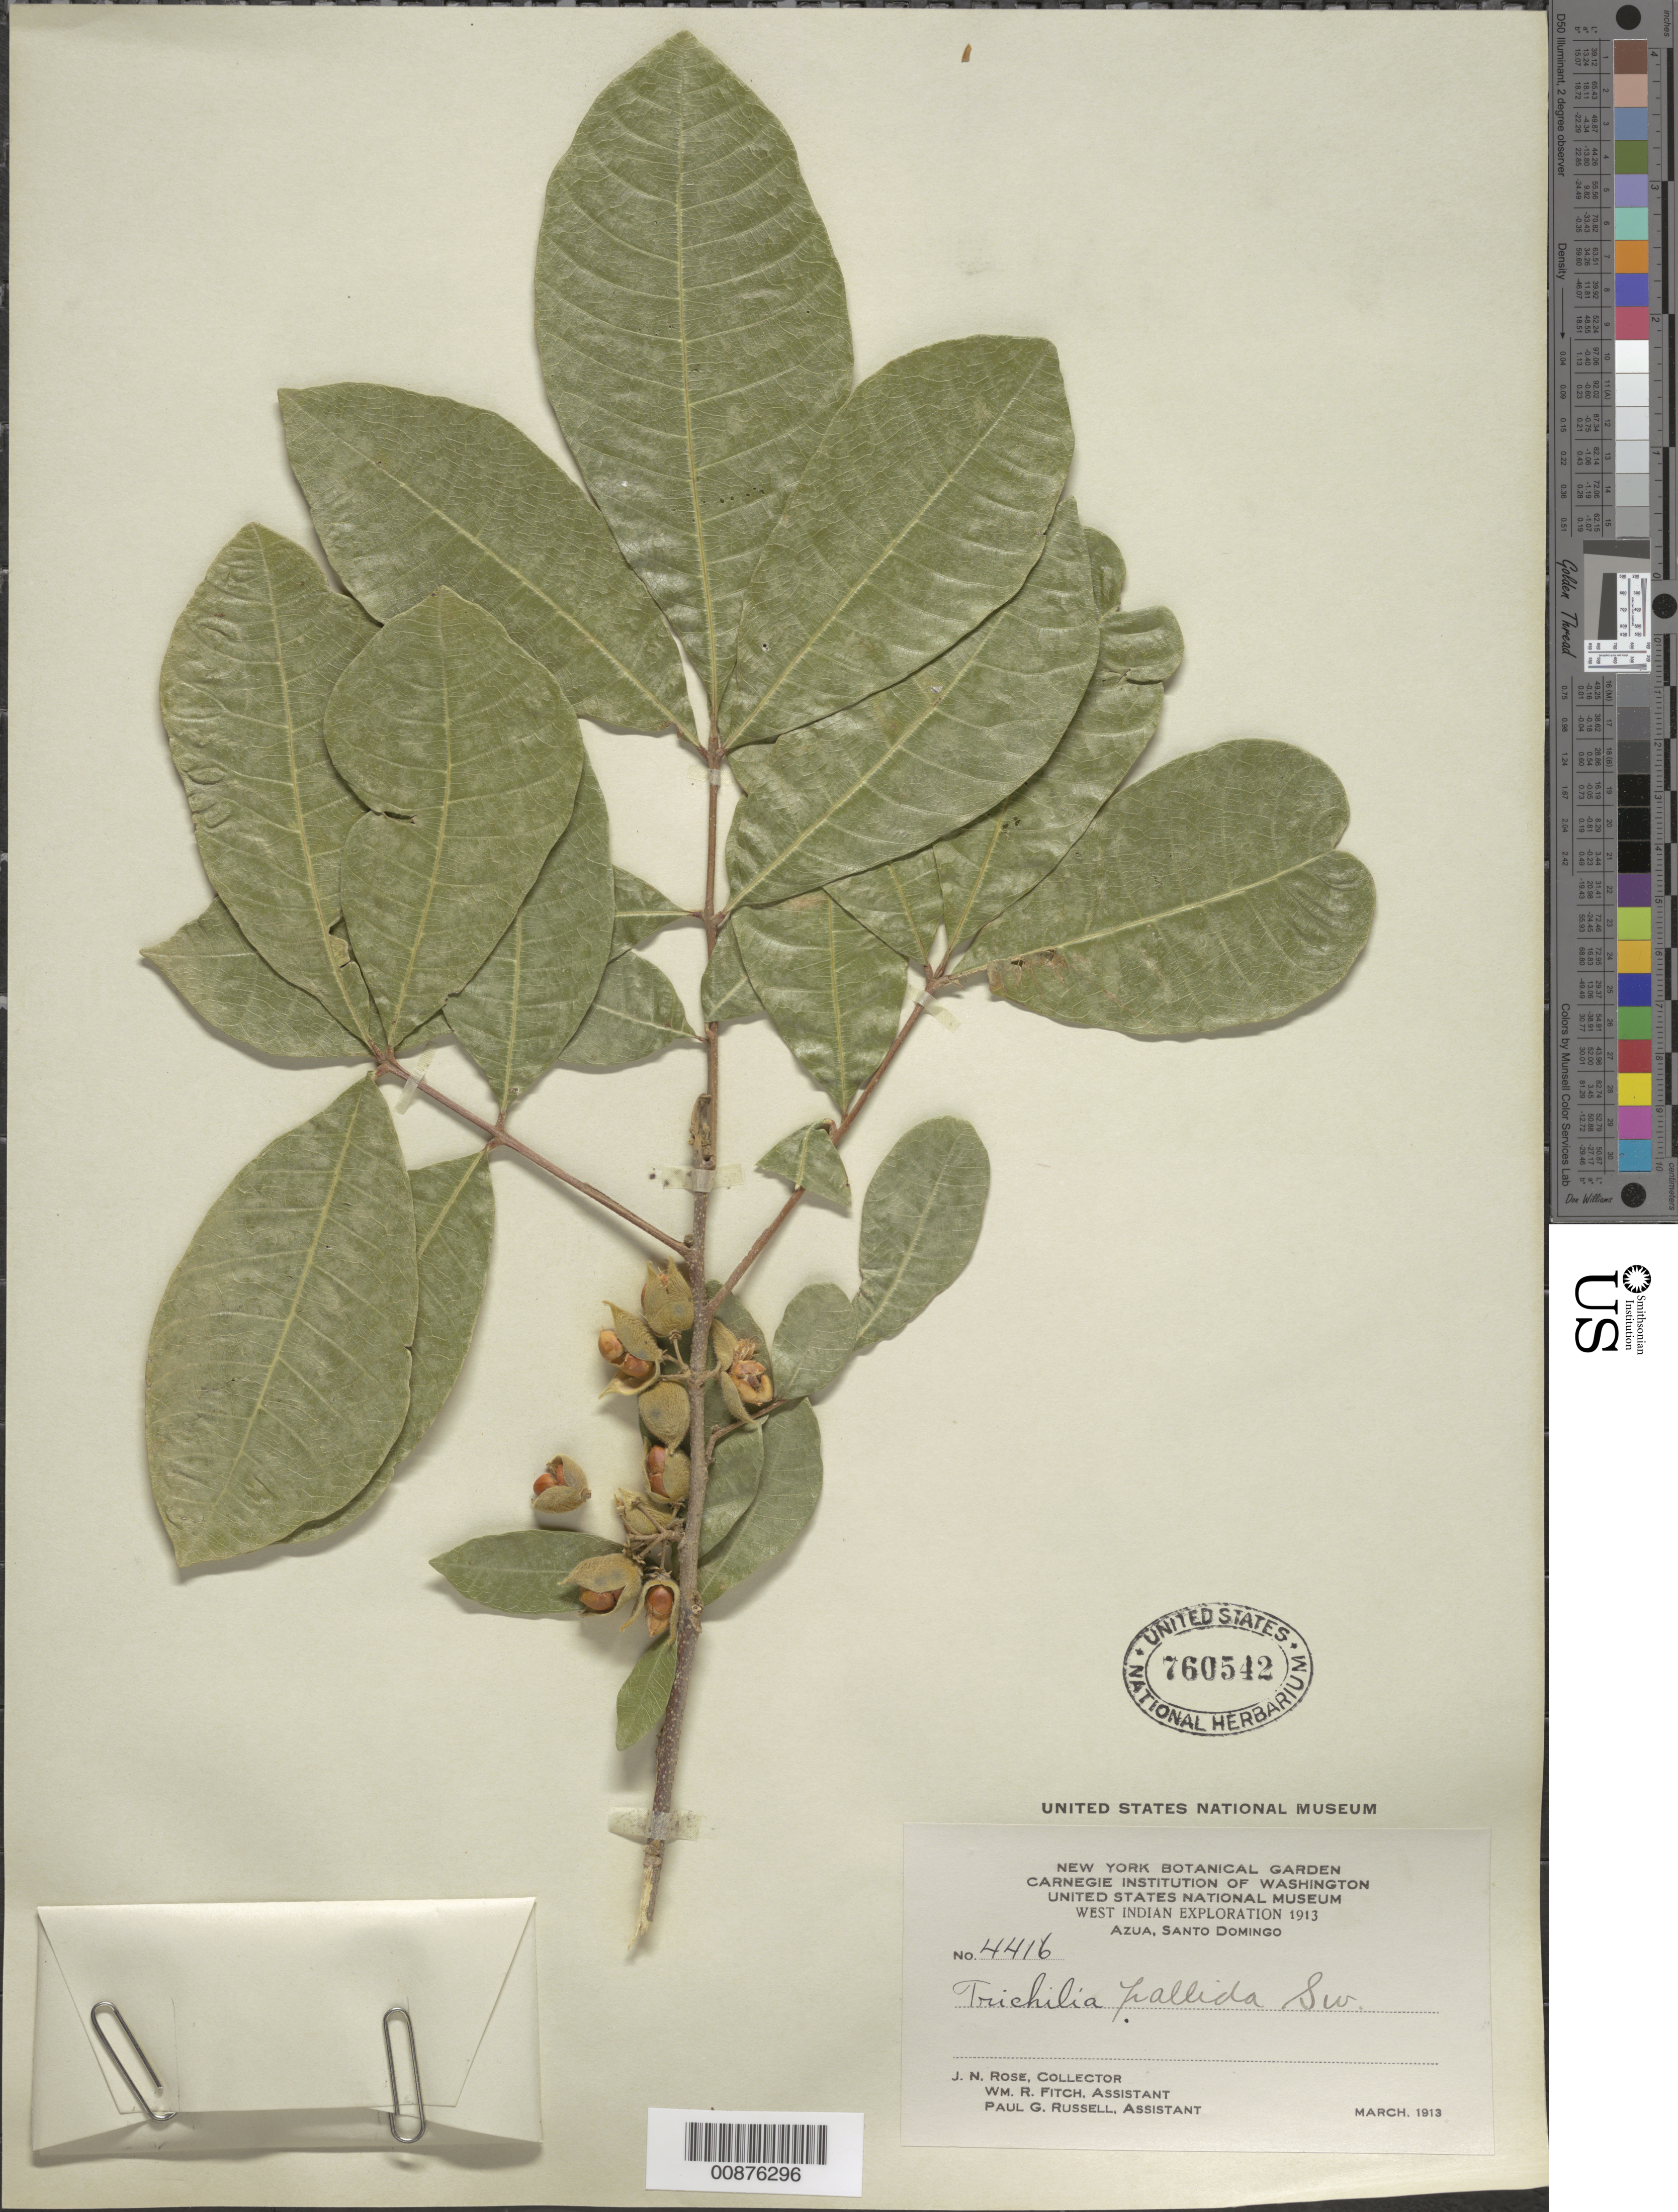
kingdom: Plantae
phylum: Tracheophyta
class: Magnoliopsida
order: Sapindales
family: Meliaceae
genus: Trichilia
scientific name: Trichilia pallida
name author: Sw.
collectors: J. N. Rose, W. R. Fitch & P. G. Russell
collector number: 4416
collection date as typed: Mar 1913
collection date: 1913-03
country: Dominican Republic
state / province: Azua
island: Hispaniola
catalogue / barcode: US 760542